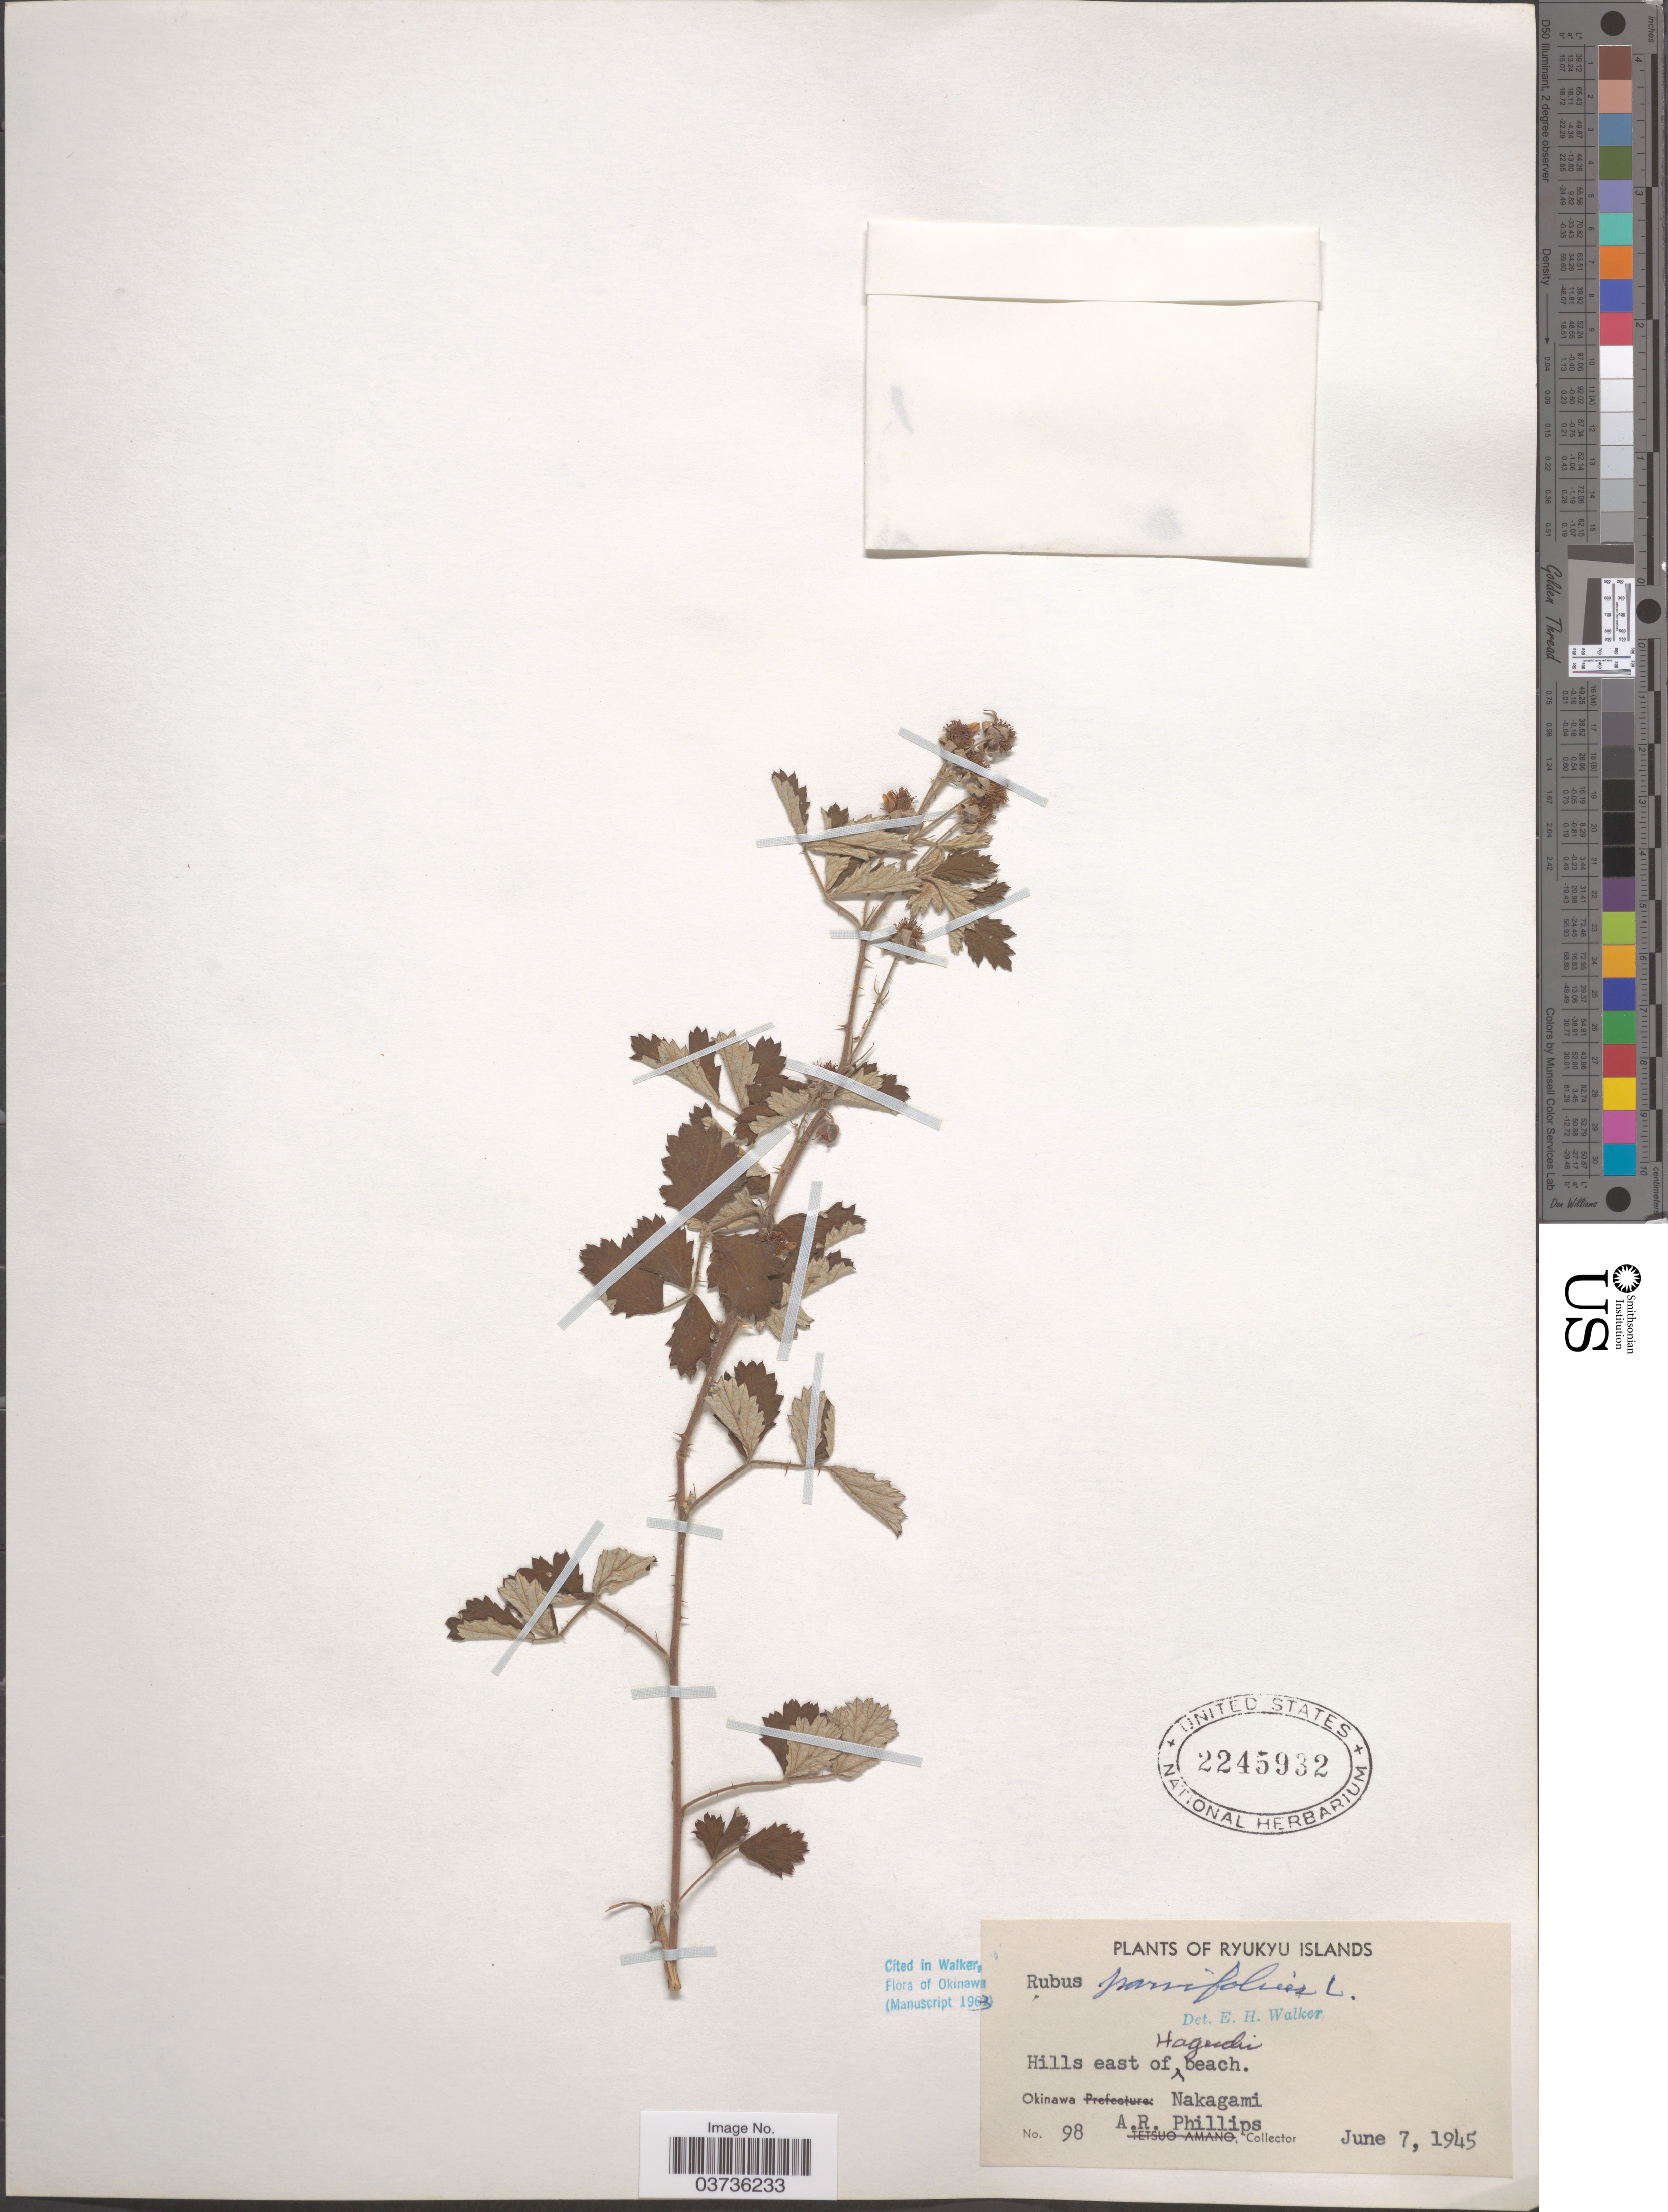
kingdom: Plantae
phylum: Tracheophyta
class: Magnoliopsida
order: Rosales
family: Rosaceae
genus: Rubus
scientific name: Rubus parvifolius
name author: L.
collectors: A. R. Phillips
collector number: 98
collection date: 1945-06-07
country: Japan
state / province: Okinawa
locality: Ryukyu Islands. Hills east of Haguchi beach. Okinawa Nakagami.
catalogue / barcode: US 2245932